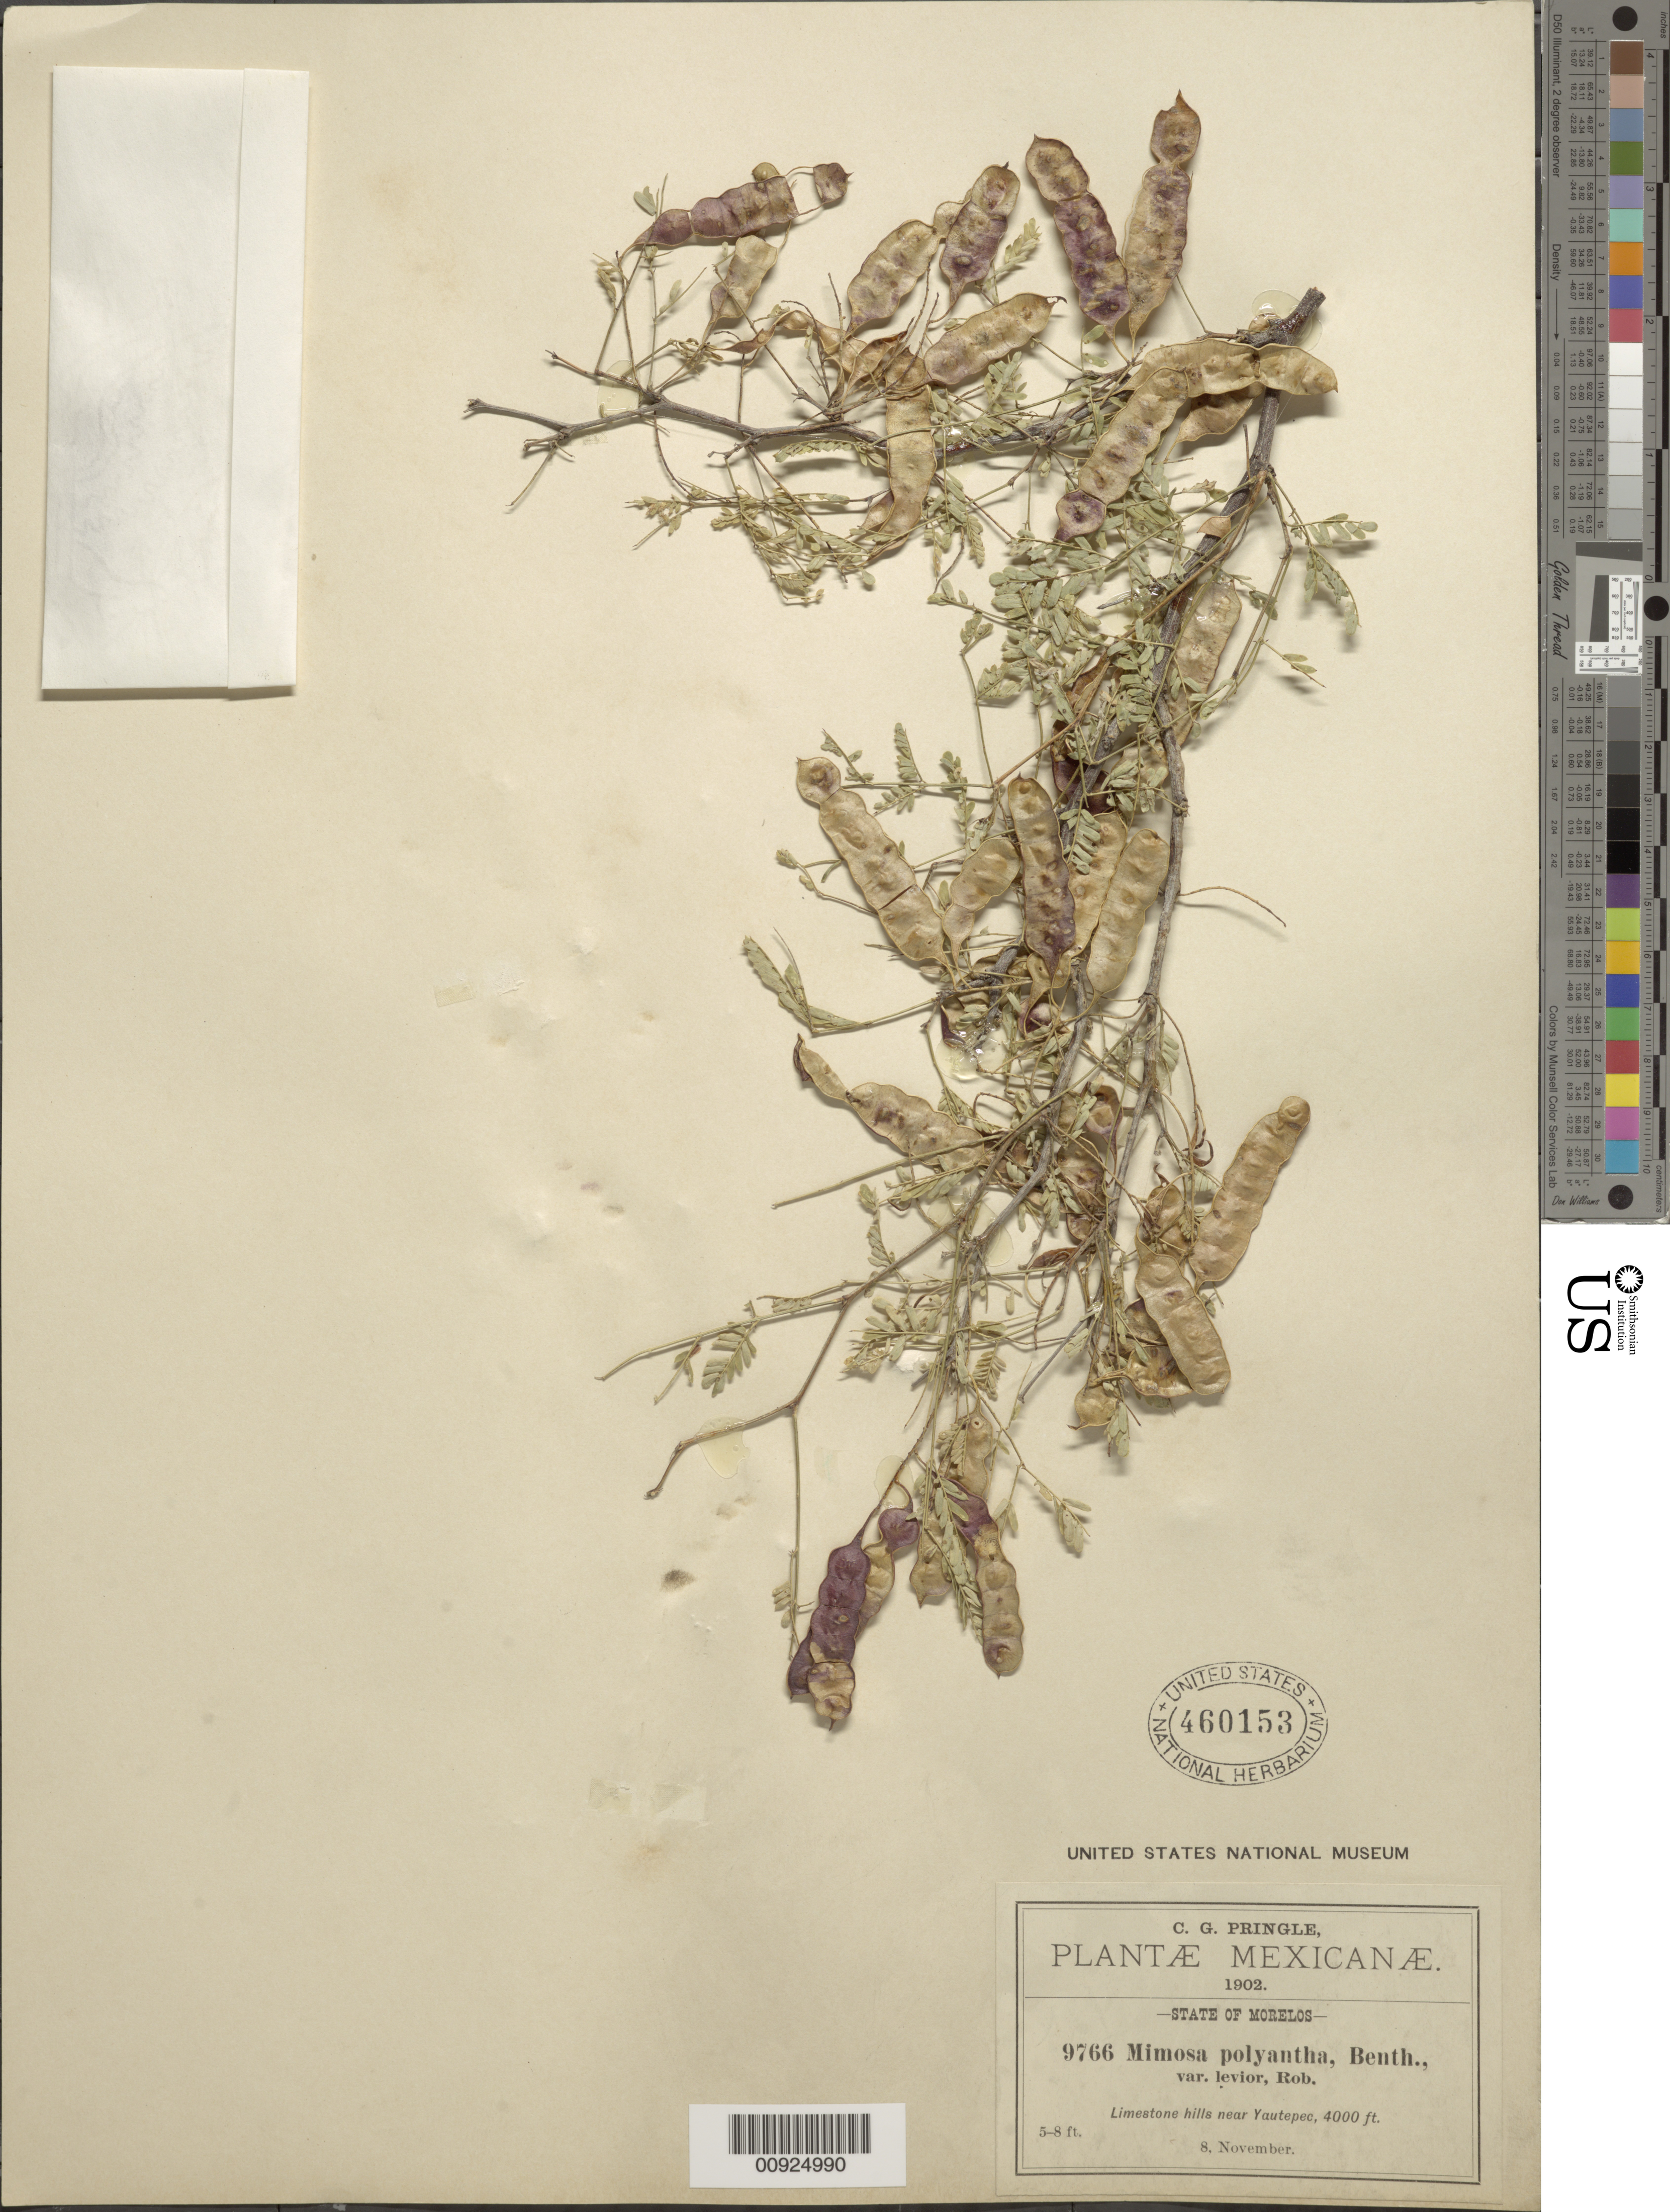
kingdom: Plantae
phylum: Tracheophyta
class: Magnoliopsida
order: Fabales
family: Fabaceae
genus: Mimosa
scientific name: Mimosa polyantha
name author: Benth.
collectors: C. G. Pringle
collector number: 9766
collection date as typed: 08 Nov 1902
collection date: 1902-11-08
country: Mexico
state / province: Morelos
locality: Near Yautepec, State of Morelos.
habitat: Limestone hills.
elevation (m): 1219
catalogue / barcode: US 460153